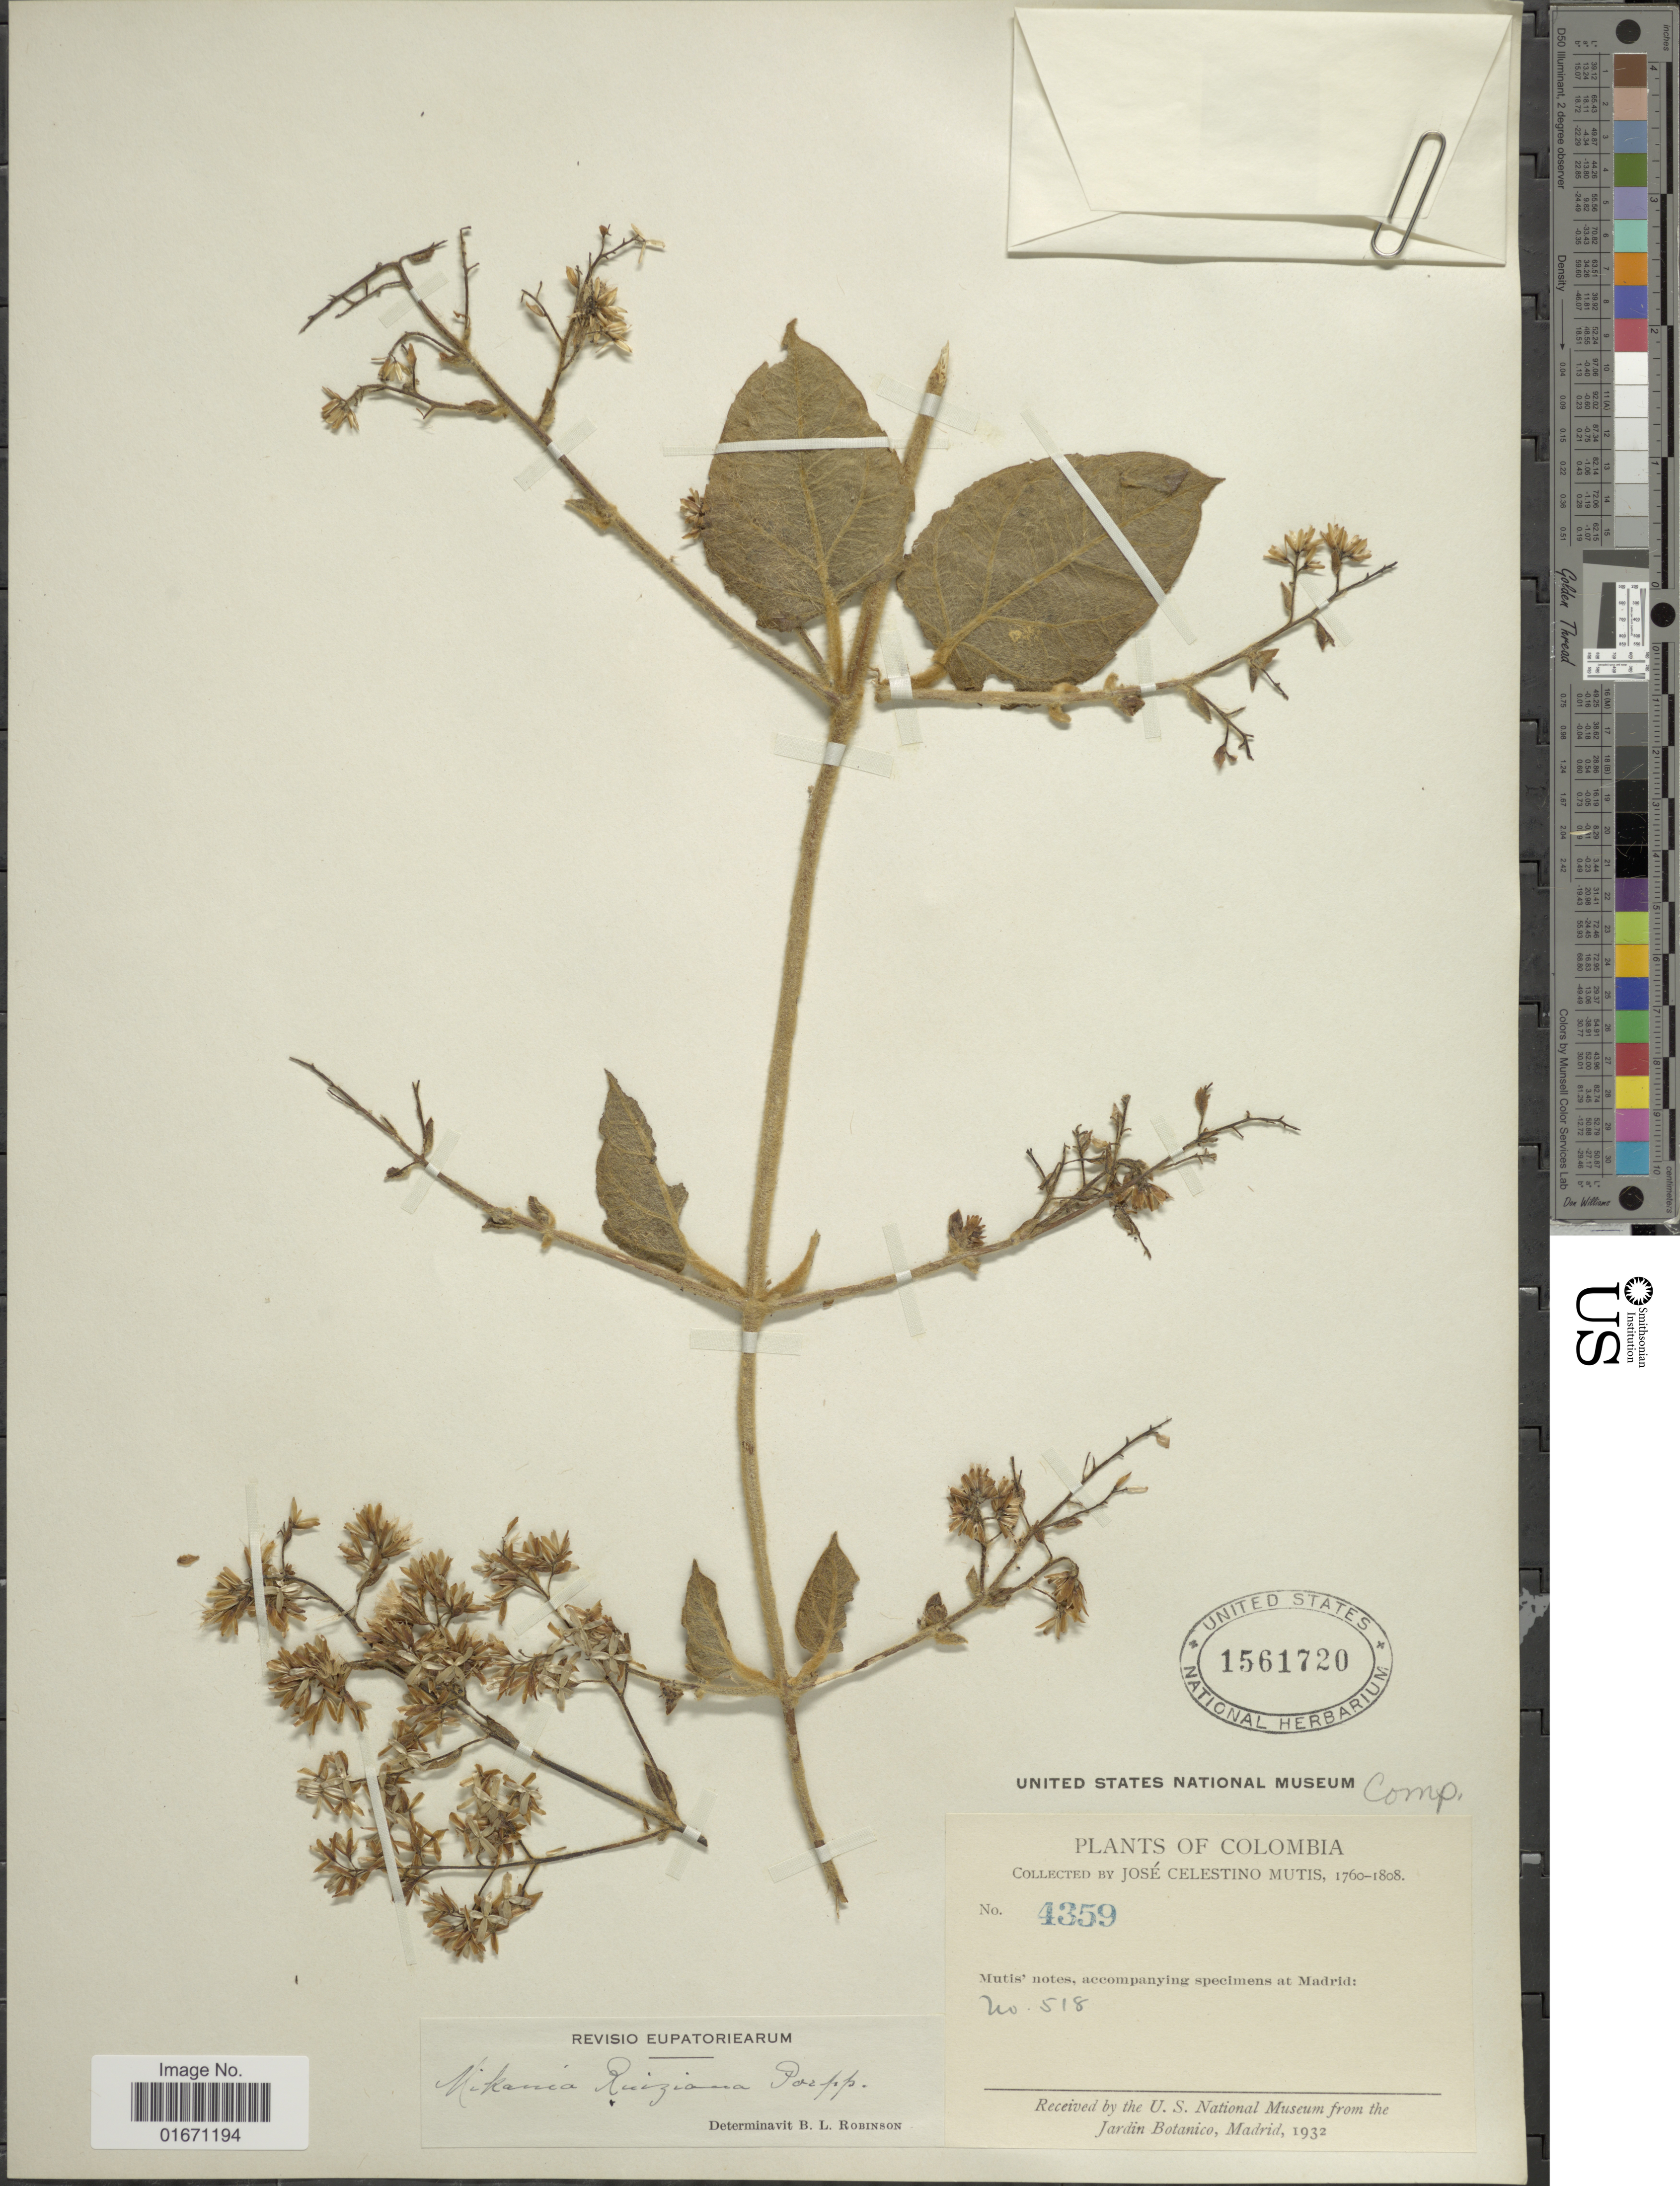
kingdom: Plantae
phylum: Tracheophyta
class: Magnoliopsida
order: Asterales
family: Asteraceae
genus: Mikania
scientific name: Mikania banisteriae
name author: DC.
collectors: J. C. B. Mutis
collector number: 4359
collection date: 1760/1808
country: Colombia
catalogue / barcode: US 1561720